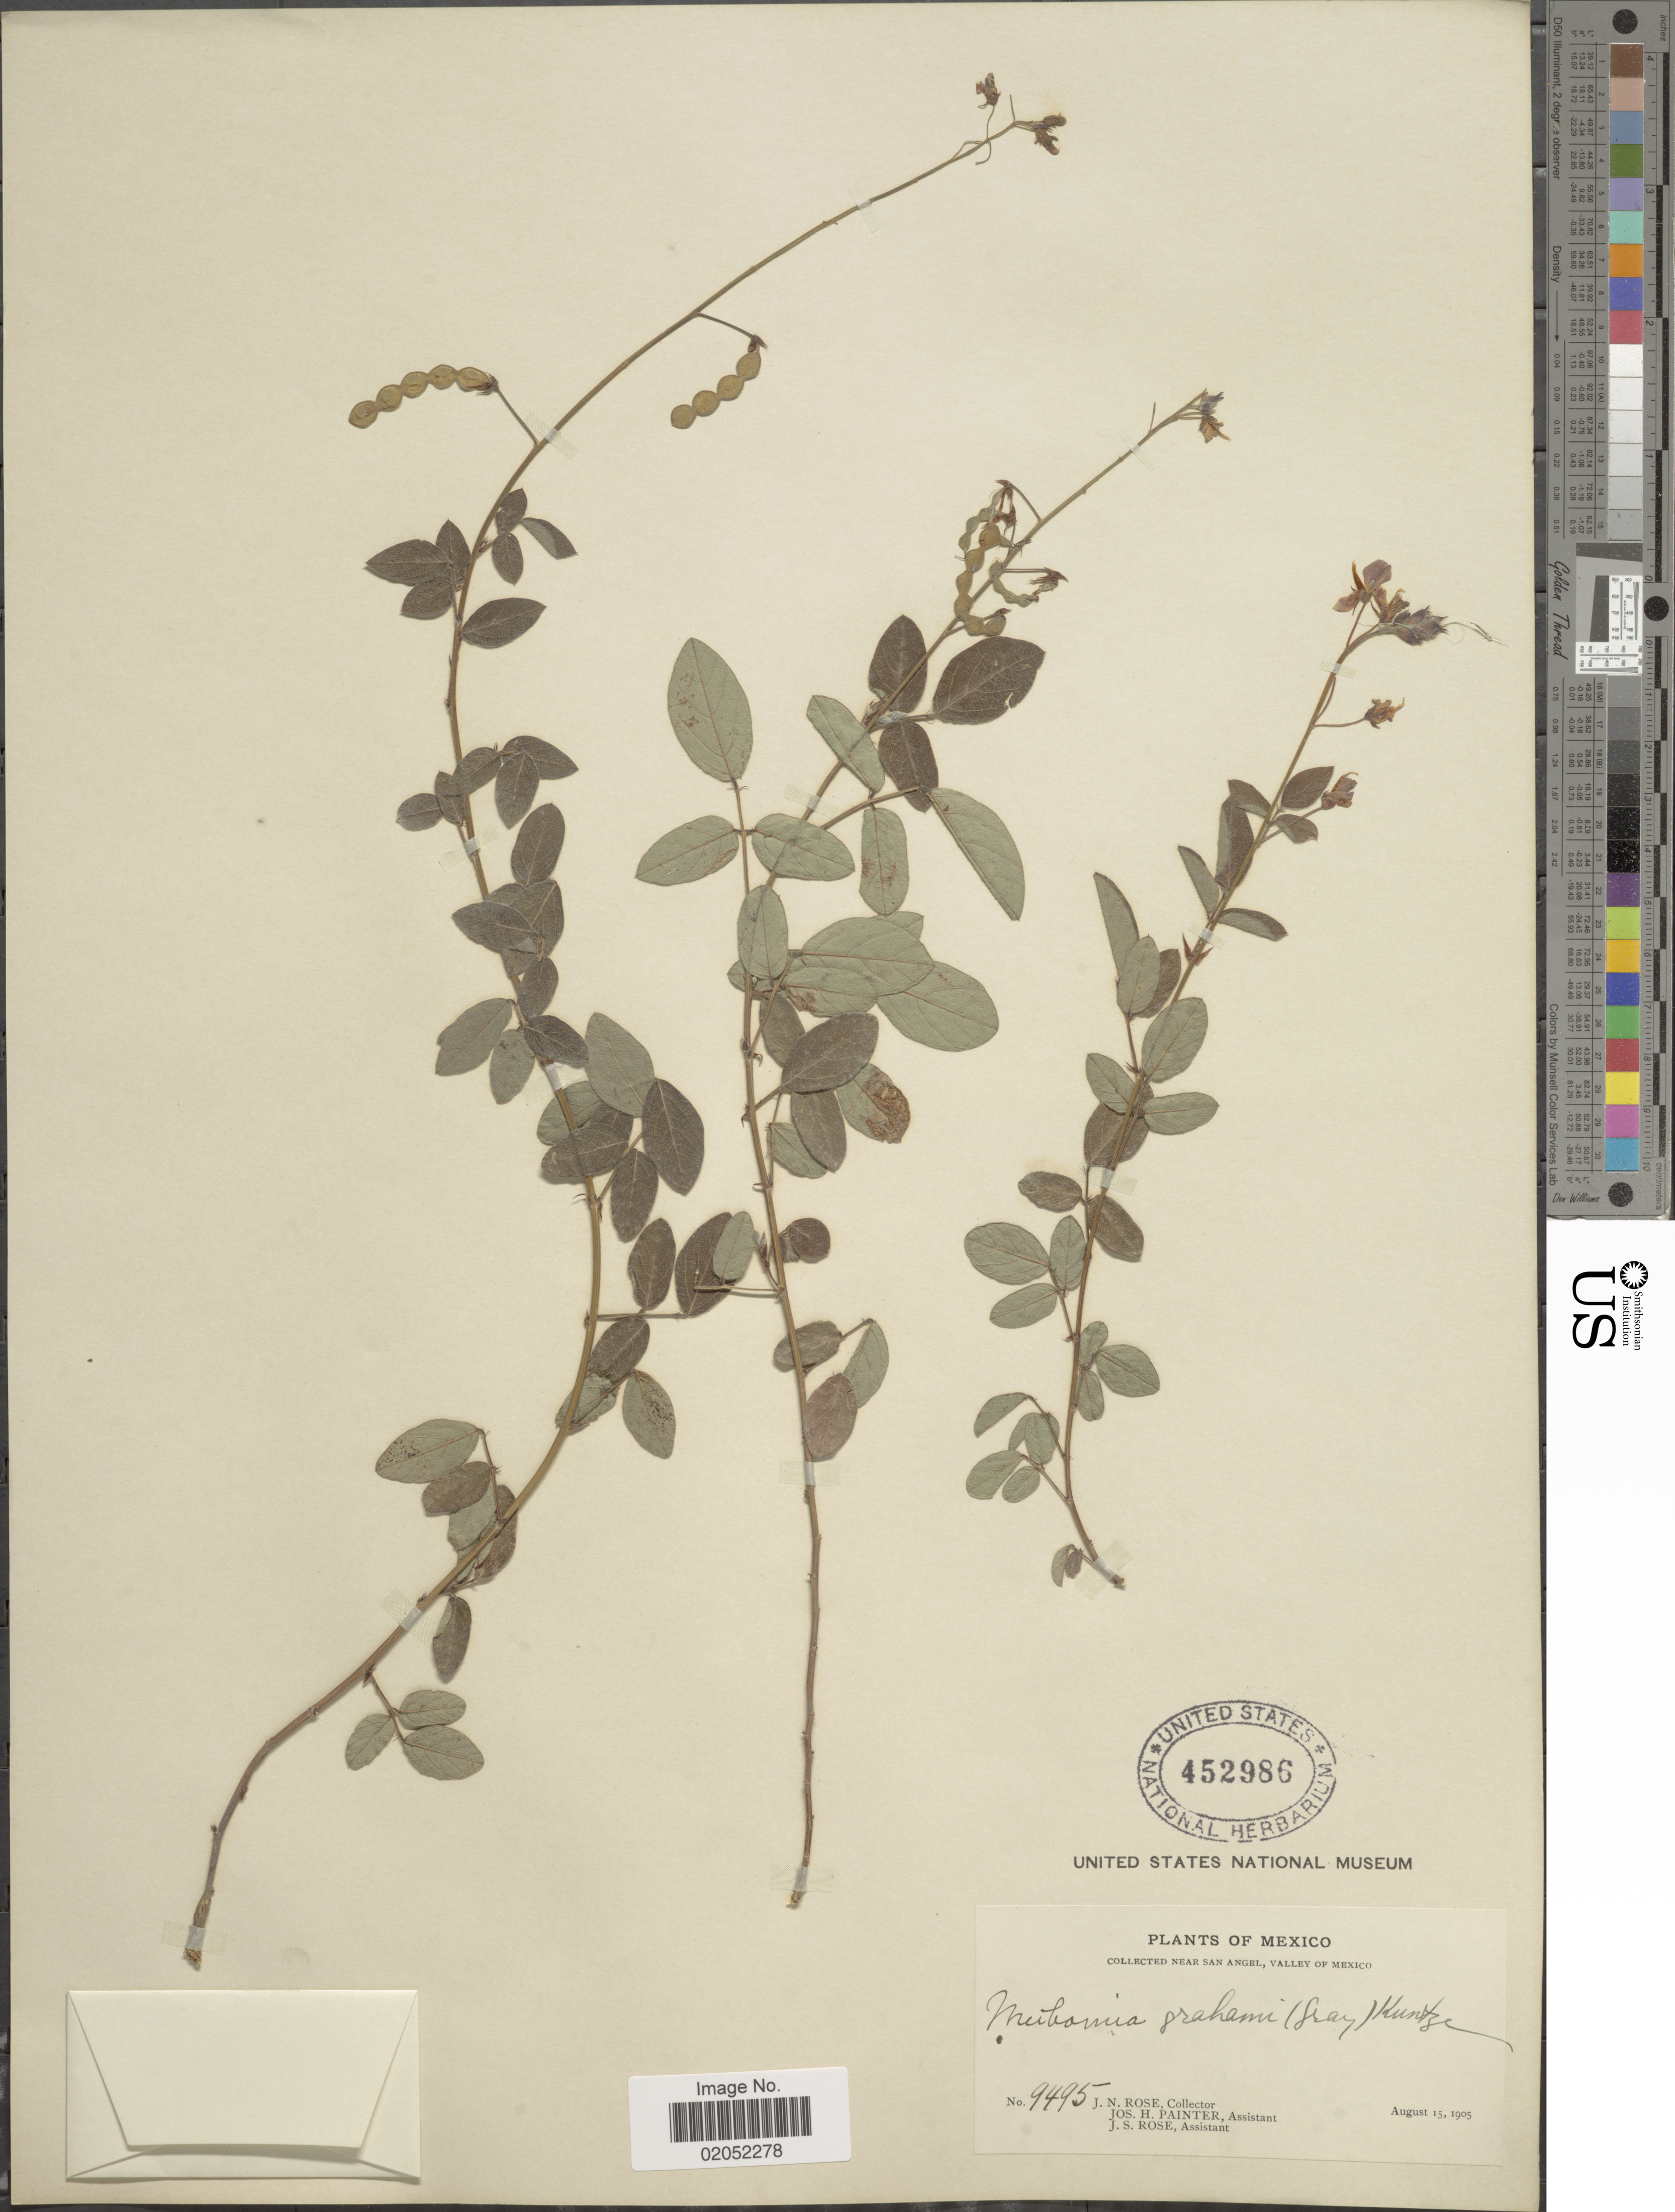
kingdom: Plantae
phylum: Tracheophyta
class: Magnoliopsida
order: Fabales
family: Fabaceae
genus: Desmodium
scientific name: Desmodium grahamii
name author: A. Gray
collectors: J. N. Rose, J. H. Painter & J. S. Rose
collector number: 9495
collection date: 1905-08-15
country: Mexico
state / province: México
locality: Near San Angel, Valley of Mexico.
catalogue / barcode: US 452986